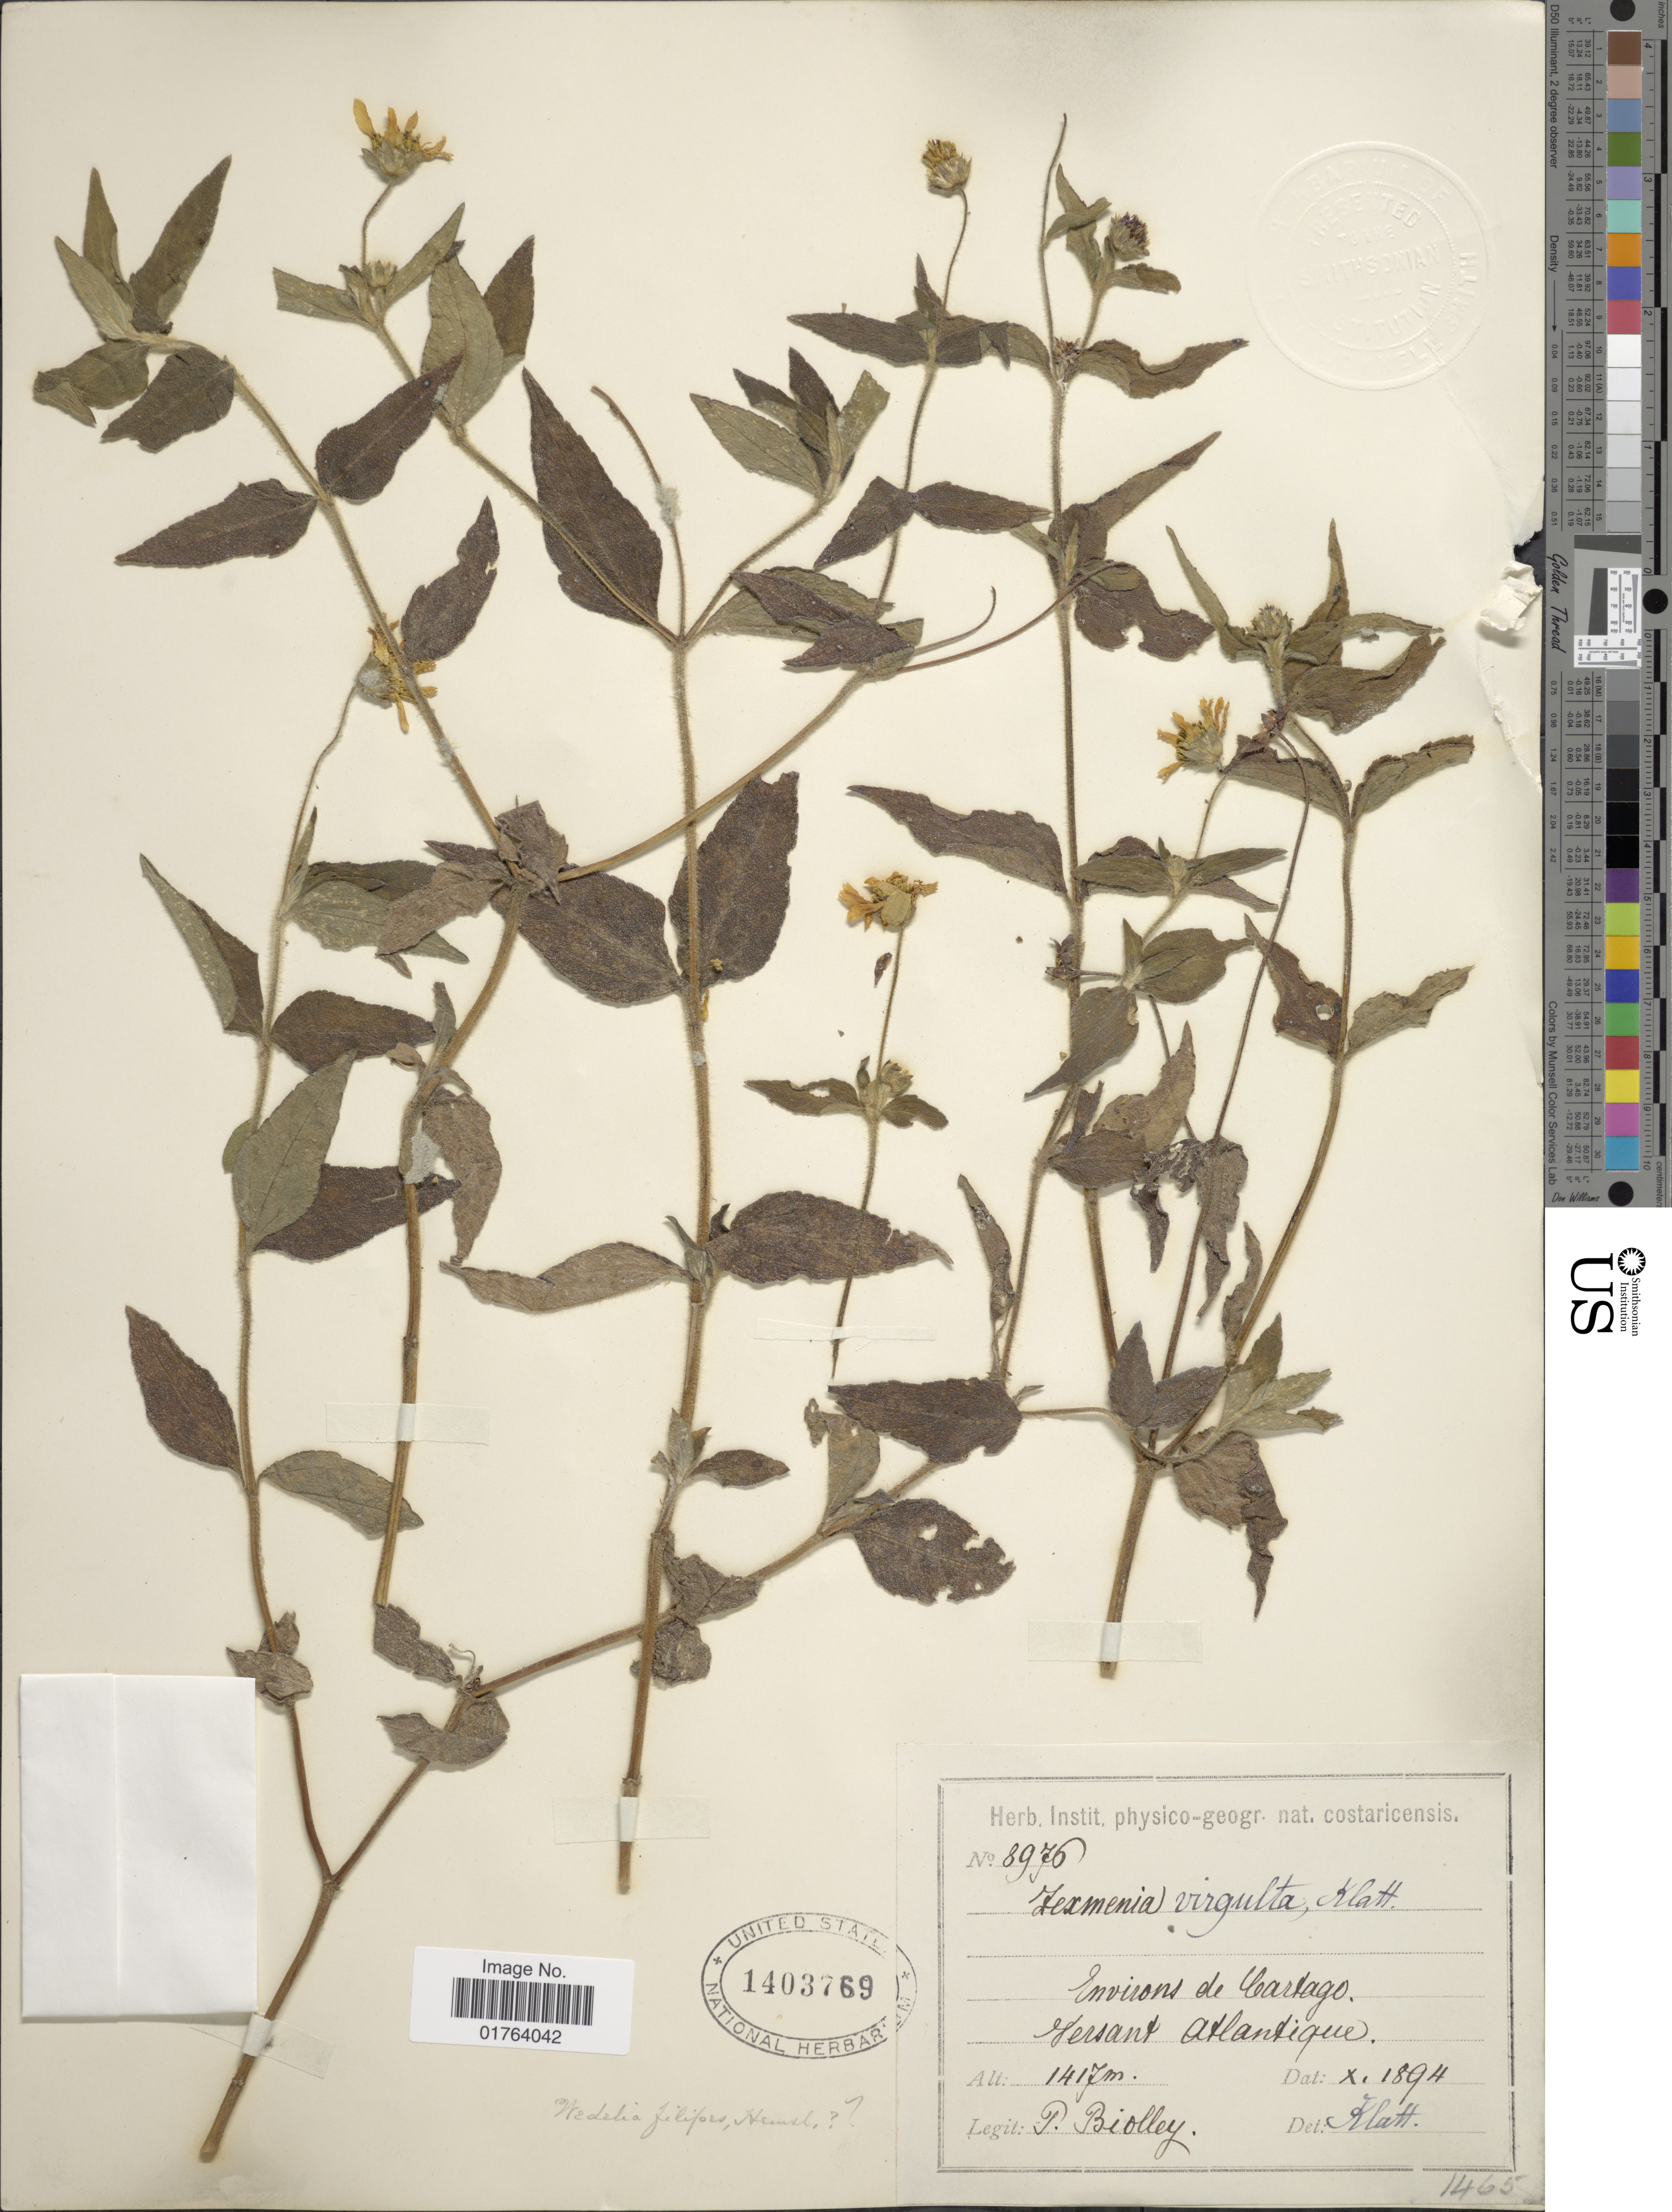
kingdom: Plantae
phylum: Tracheophyta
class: Magnoliopsida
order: Asterales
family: Asteraceae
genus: Wedelia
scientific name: Wedelia longipes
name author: Urb.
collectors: P. Biolley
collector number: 8976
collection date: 1894-10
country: Costa Rica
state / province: Cartago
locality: Versant Atlantique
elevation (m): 1417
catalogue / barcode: US 1403769